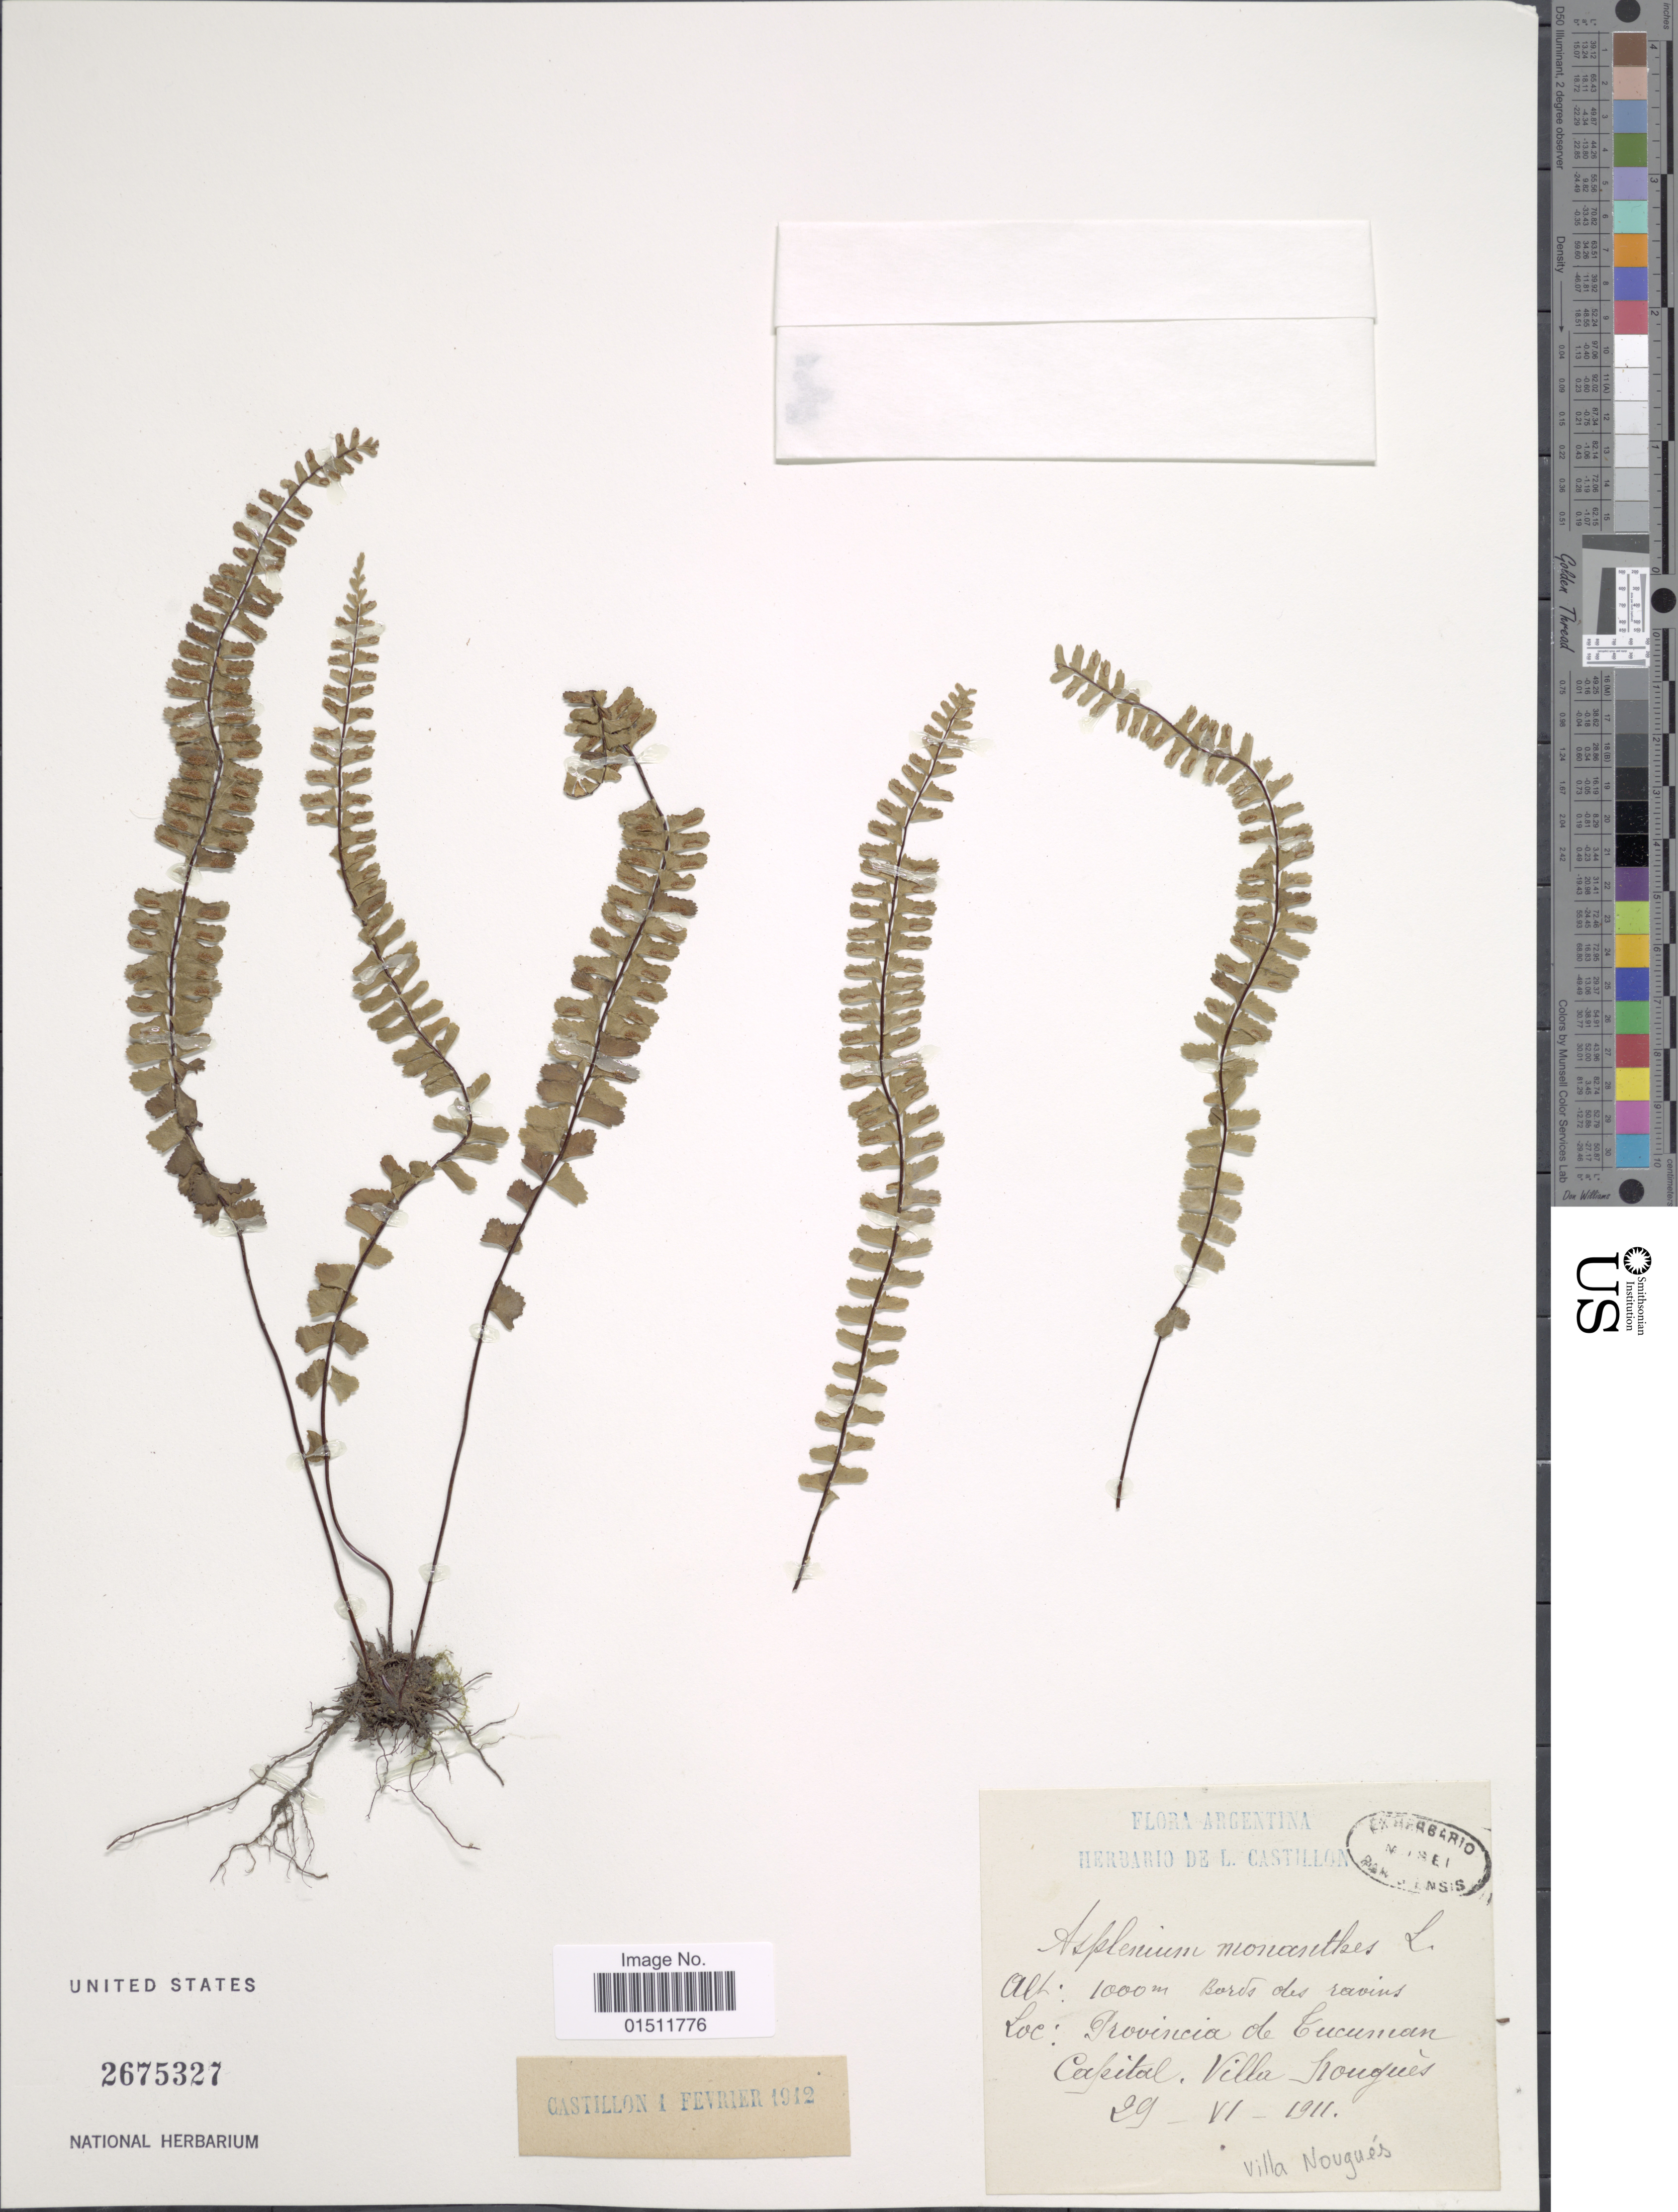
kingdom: Plantae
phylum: Tracheophyta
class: Polypodiopsida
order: Polypodiales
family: Aspleniaceae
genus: Asplenium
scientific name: Asplenium monanthes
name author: L.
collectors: ex herb. L. Castillon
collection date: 1911-06-29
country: Argentina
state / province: Tucuman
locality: Provincia de Tucuman Capital, Villa Nougués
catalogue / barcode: US 2675327